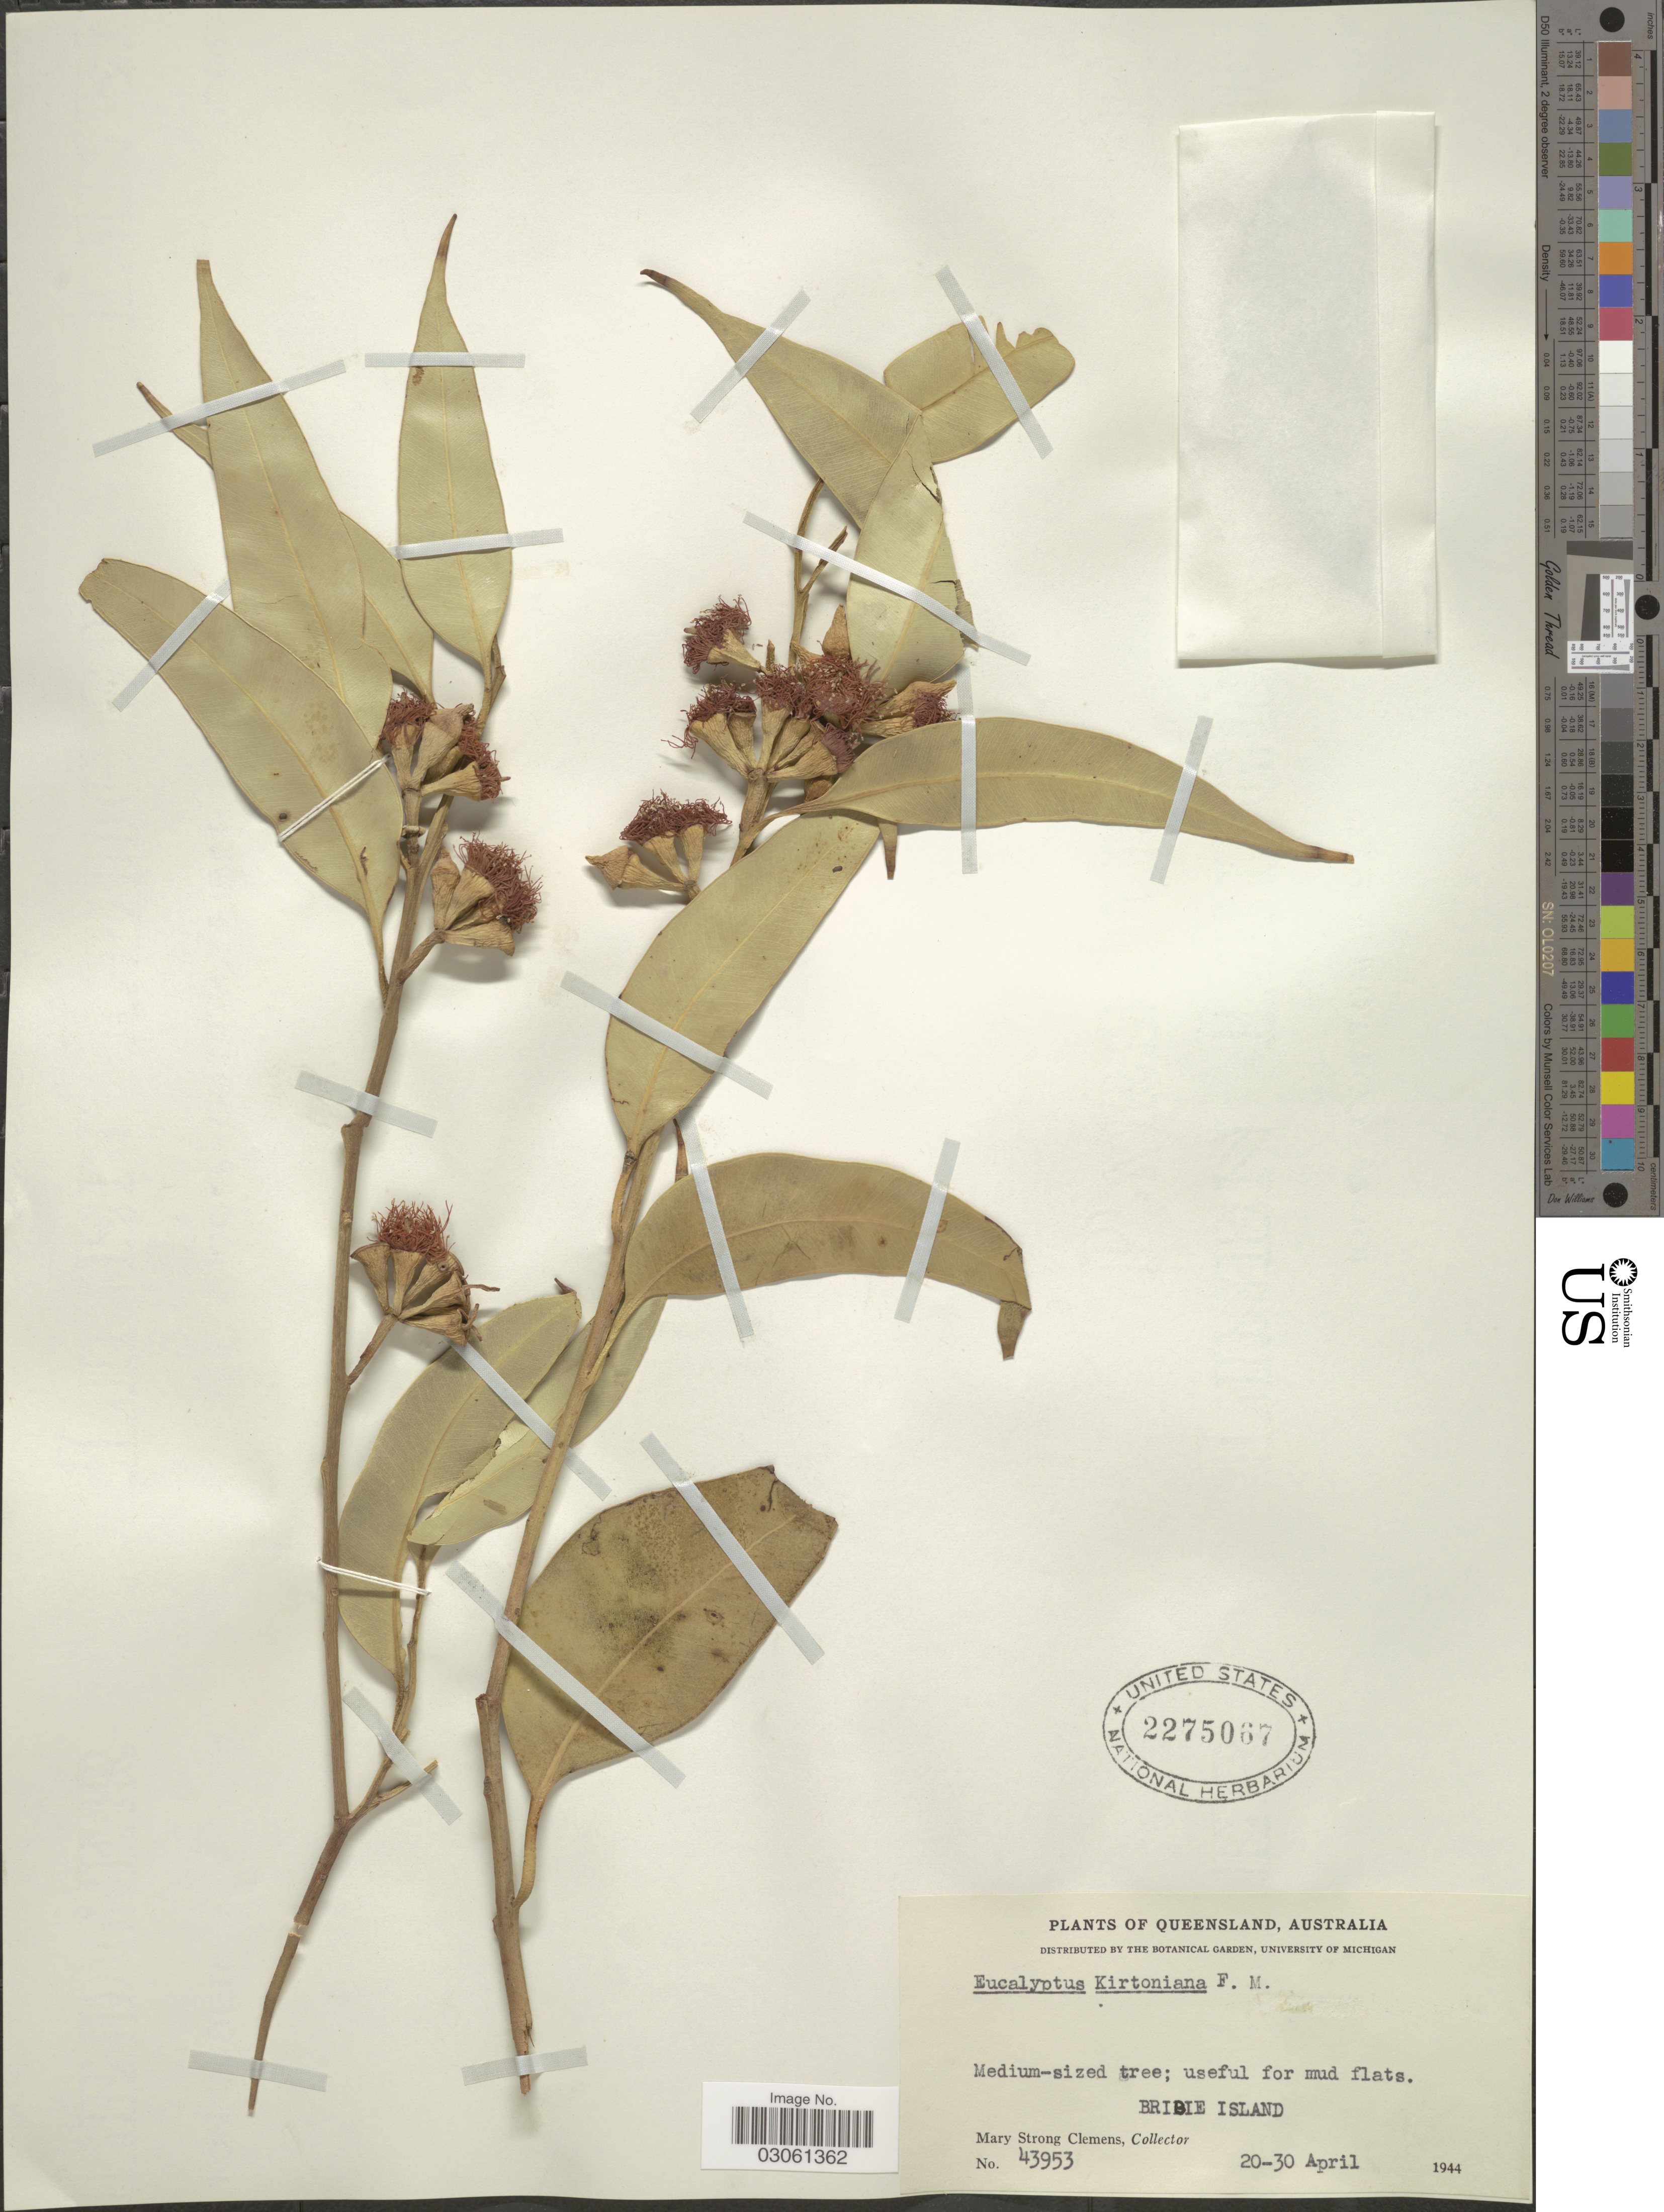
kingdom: Plantae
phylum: Tracheophyta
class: Magnoliopsida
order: Myrtales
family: Myrtaceae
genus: Eucalyptus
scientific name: Eucalyptus x kirtoniana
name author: F. Muell.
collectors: M. S. Clemens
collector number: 43953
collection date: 1944-04-20/1944-04-30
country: Australia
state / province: Queensland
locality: Bribie Island.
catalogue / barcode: US 2275067